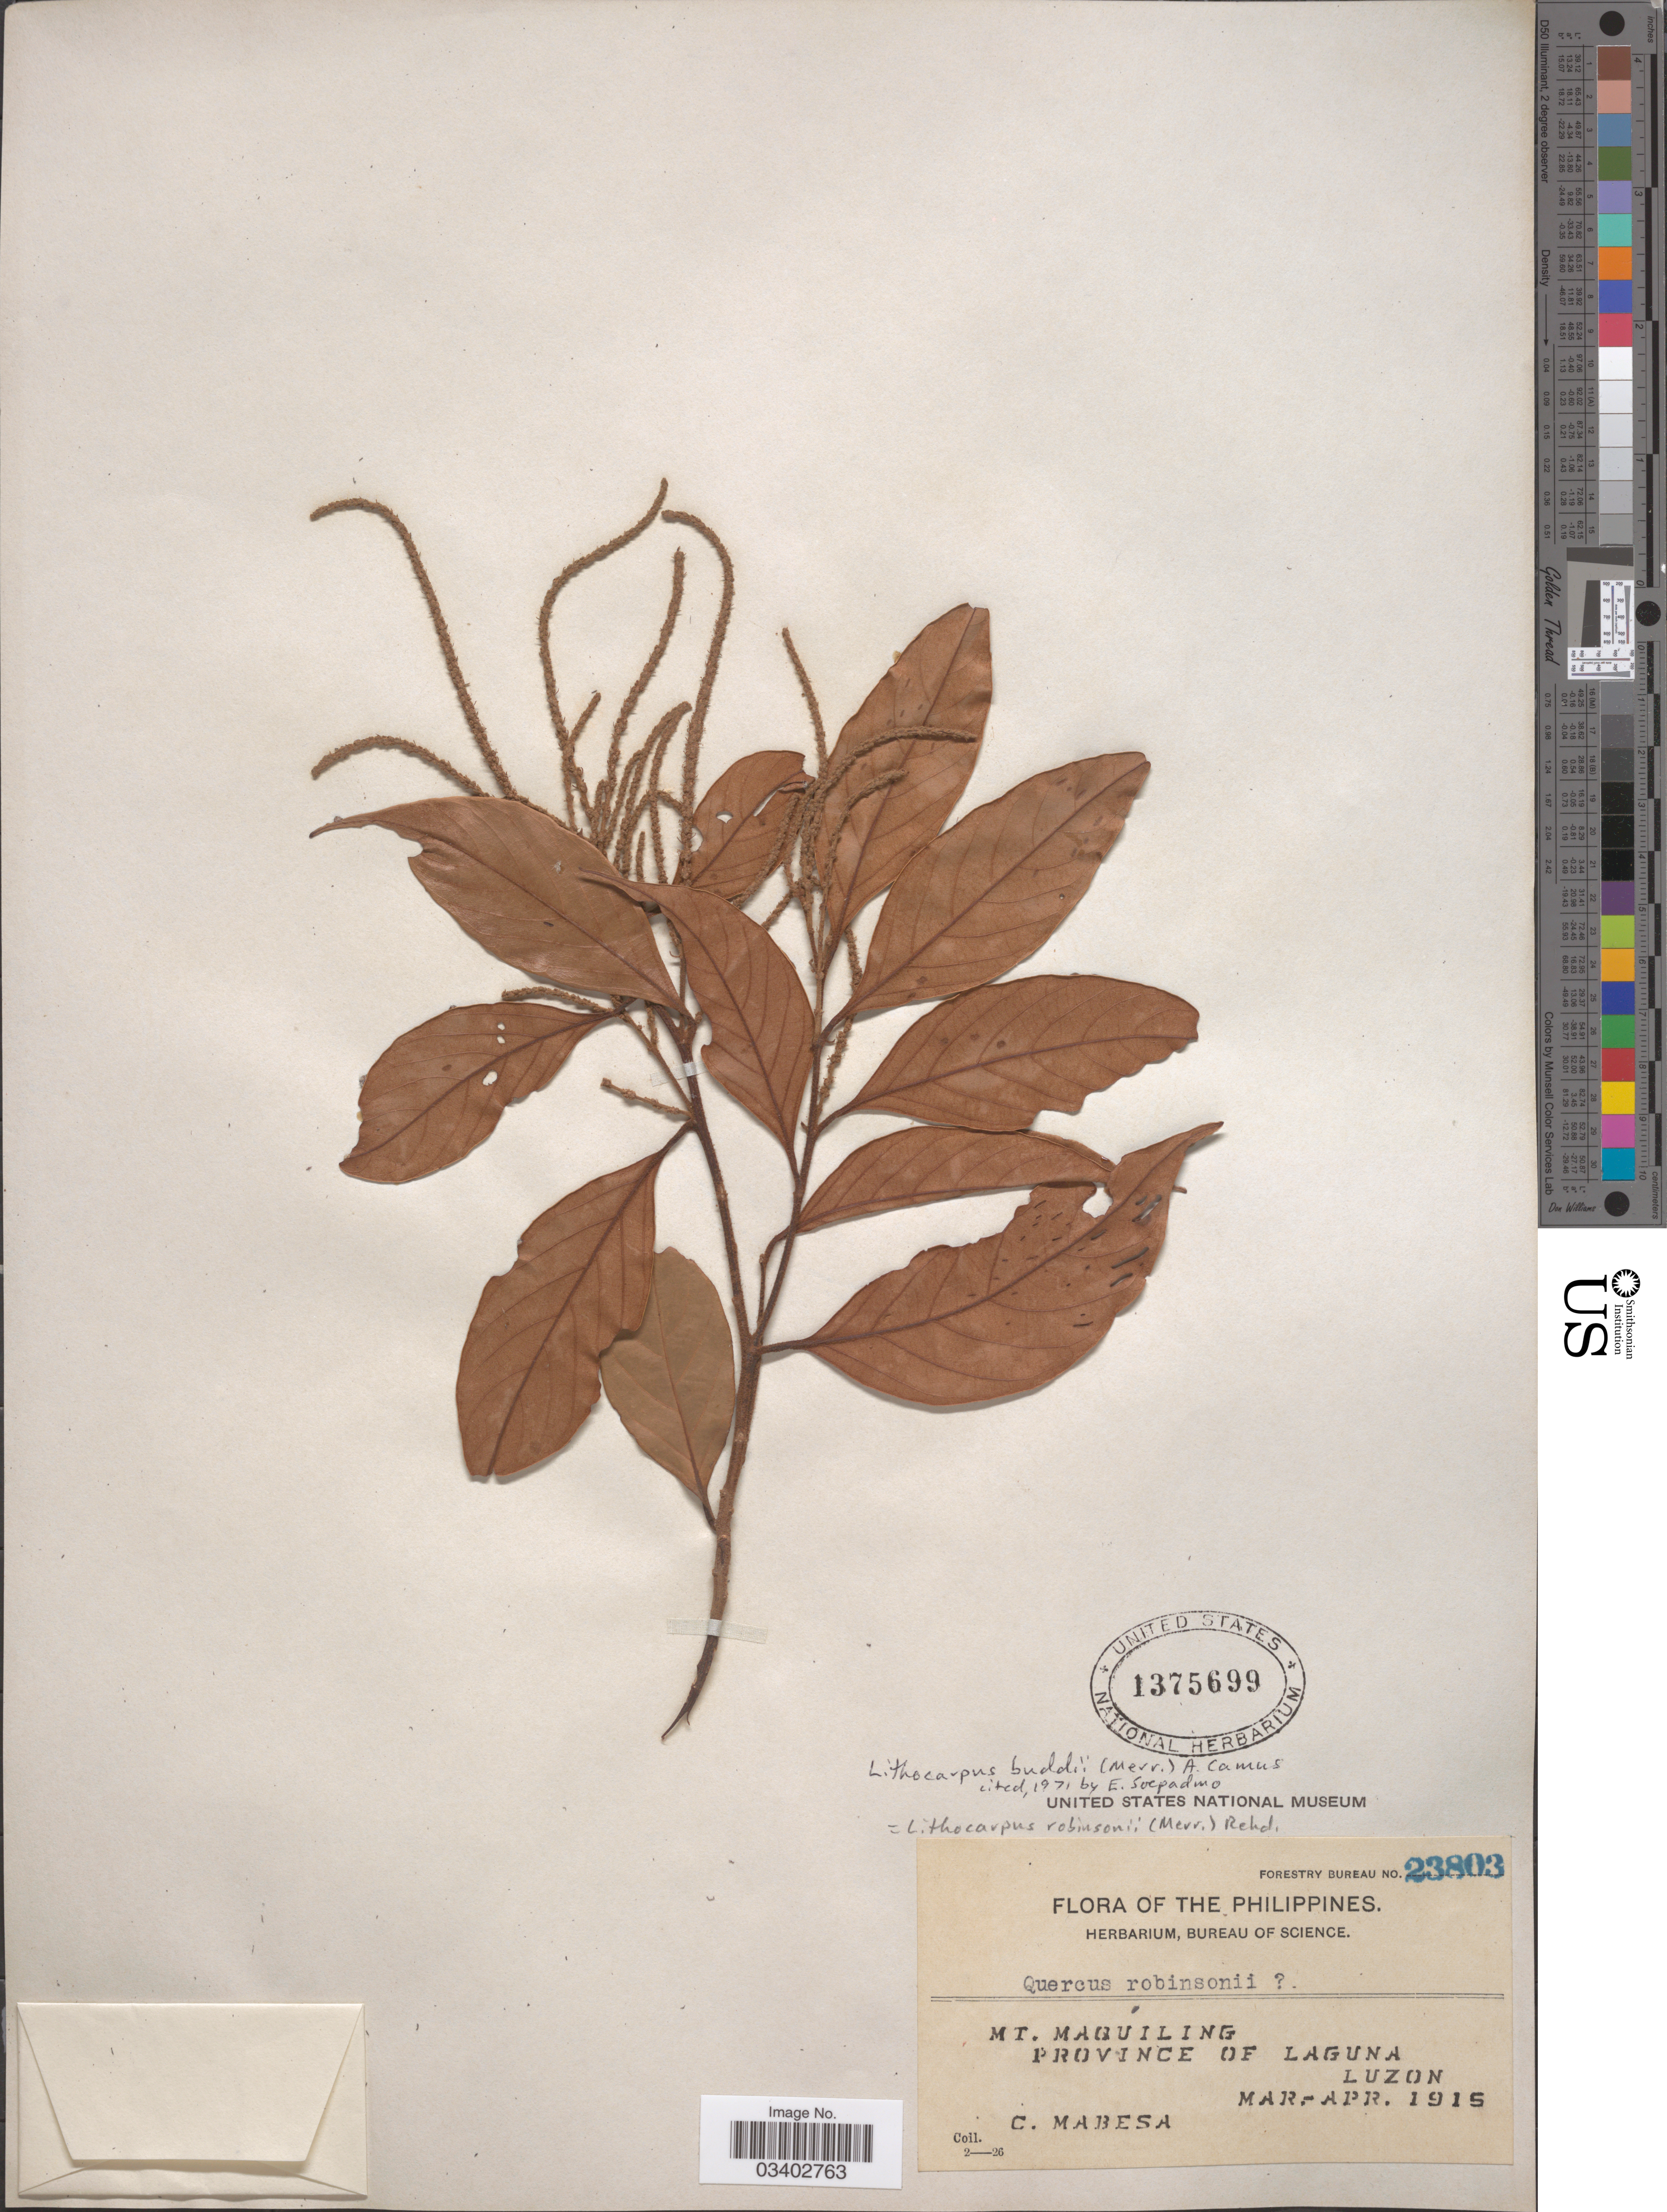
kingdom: Plantae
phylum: Tracheophyta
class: Magnoliopsida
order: Fagales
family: Fagaceae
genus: Lithocarpus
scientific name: Lithocarpus robinsonii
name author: (Koidz.) Rehder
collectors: C. Mabesa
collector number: Forestry Bureau 23803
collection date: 1915-03/1915-04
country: Philippines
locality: Mt. Maquiling. Province of Laguna. Luzon.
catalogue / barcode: US 1375699